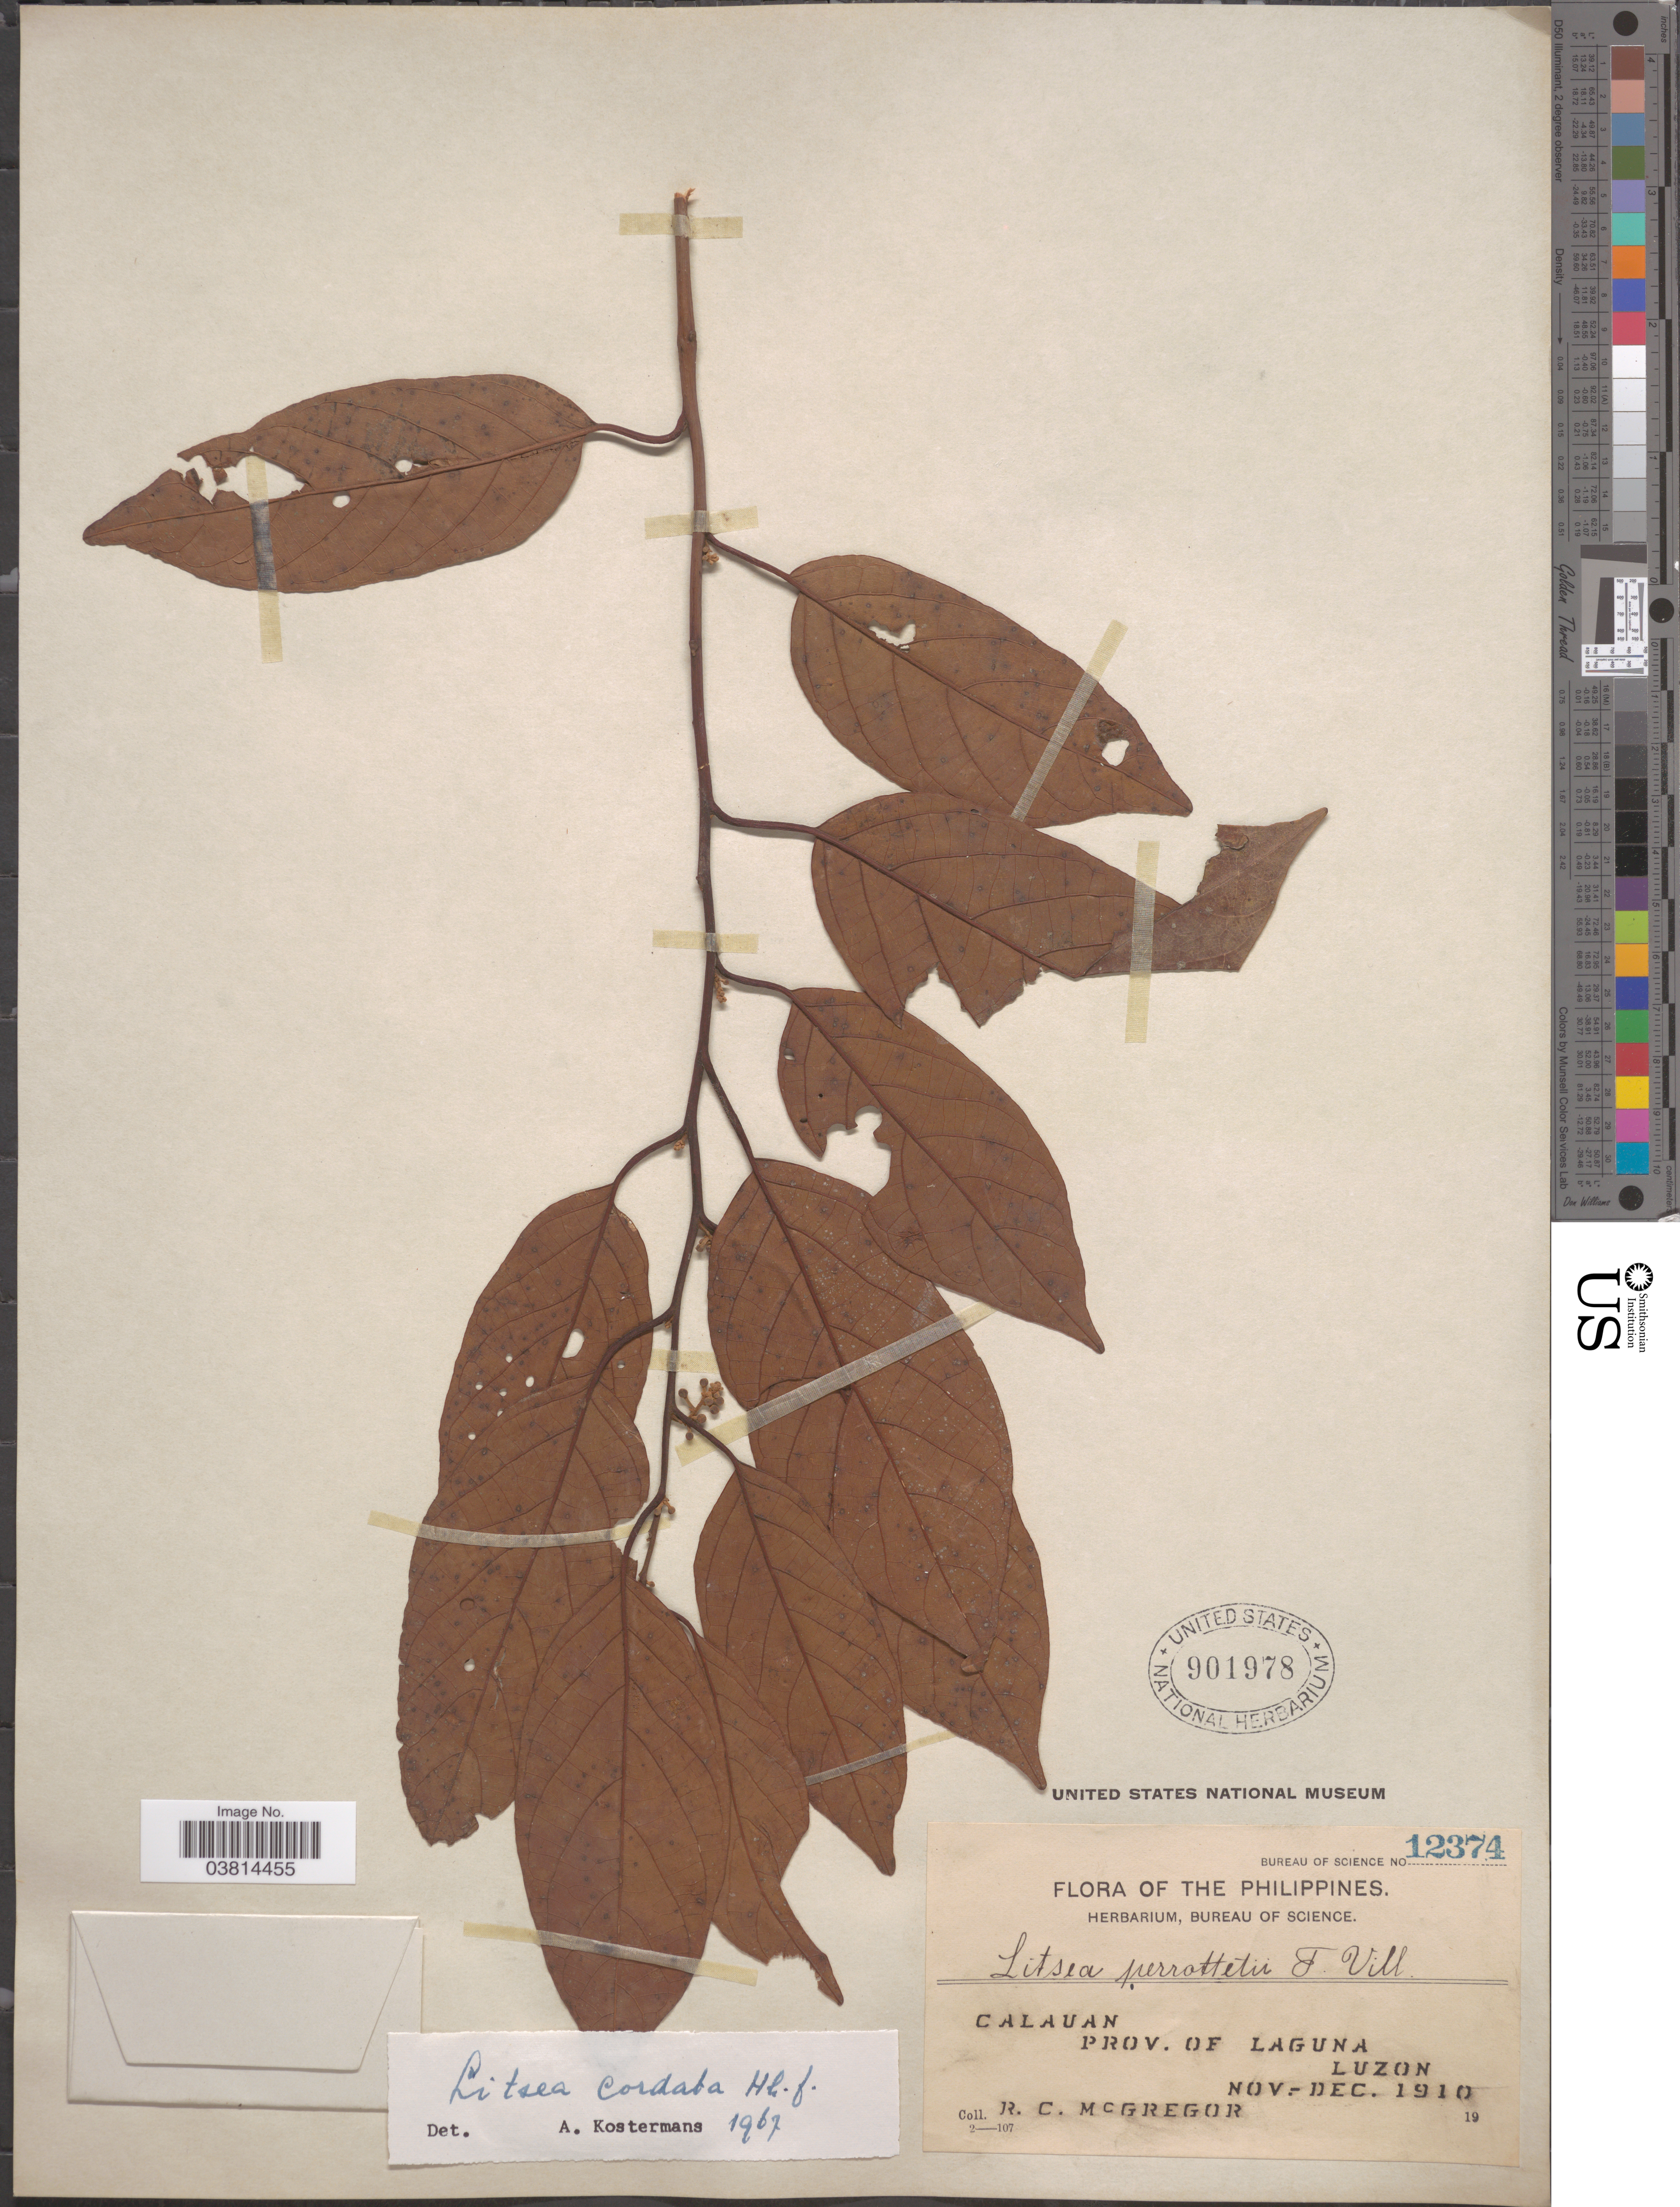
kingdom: Plantae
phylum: Tracheophyta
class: Magnoliopsida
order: Laurales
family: Lauraceae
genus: Litsea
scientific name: Litsea cordata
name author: Hook. f.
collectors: R. C. McGregor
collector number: Bureau of Science 12374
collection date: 1910-11/1910-12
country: Philippines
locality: Calauan. Prov. of Laguna. Luzon.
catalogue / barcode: US 901978